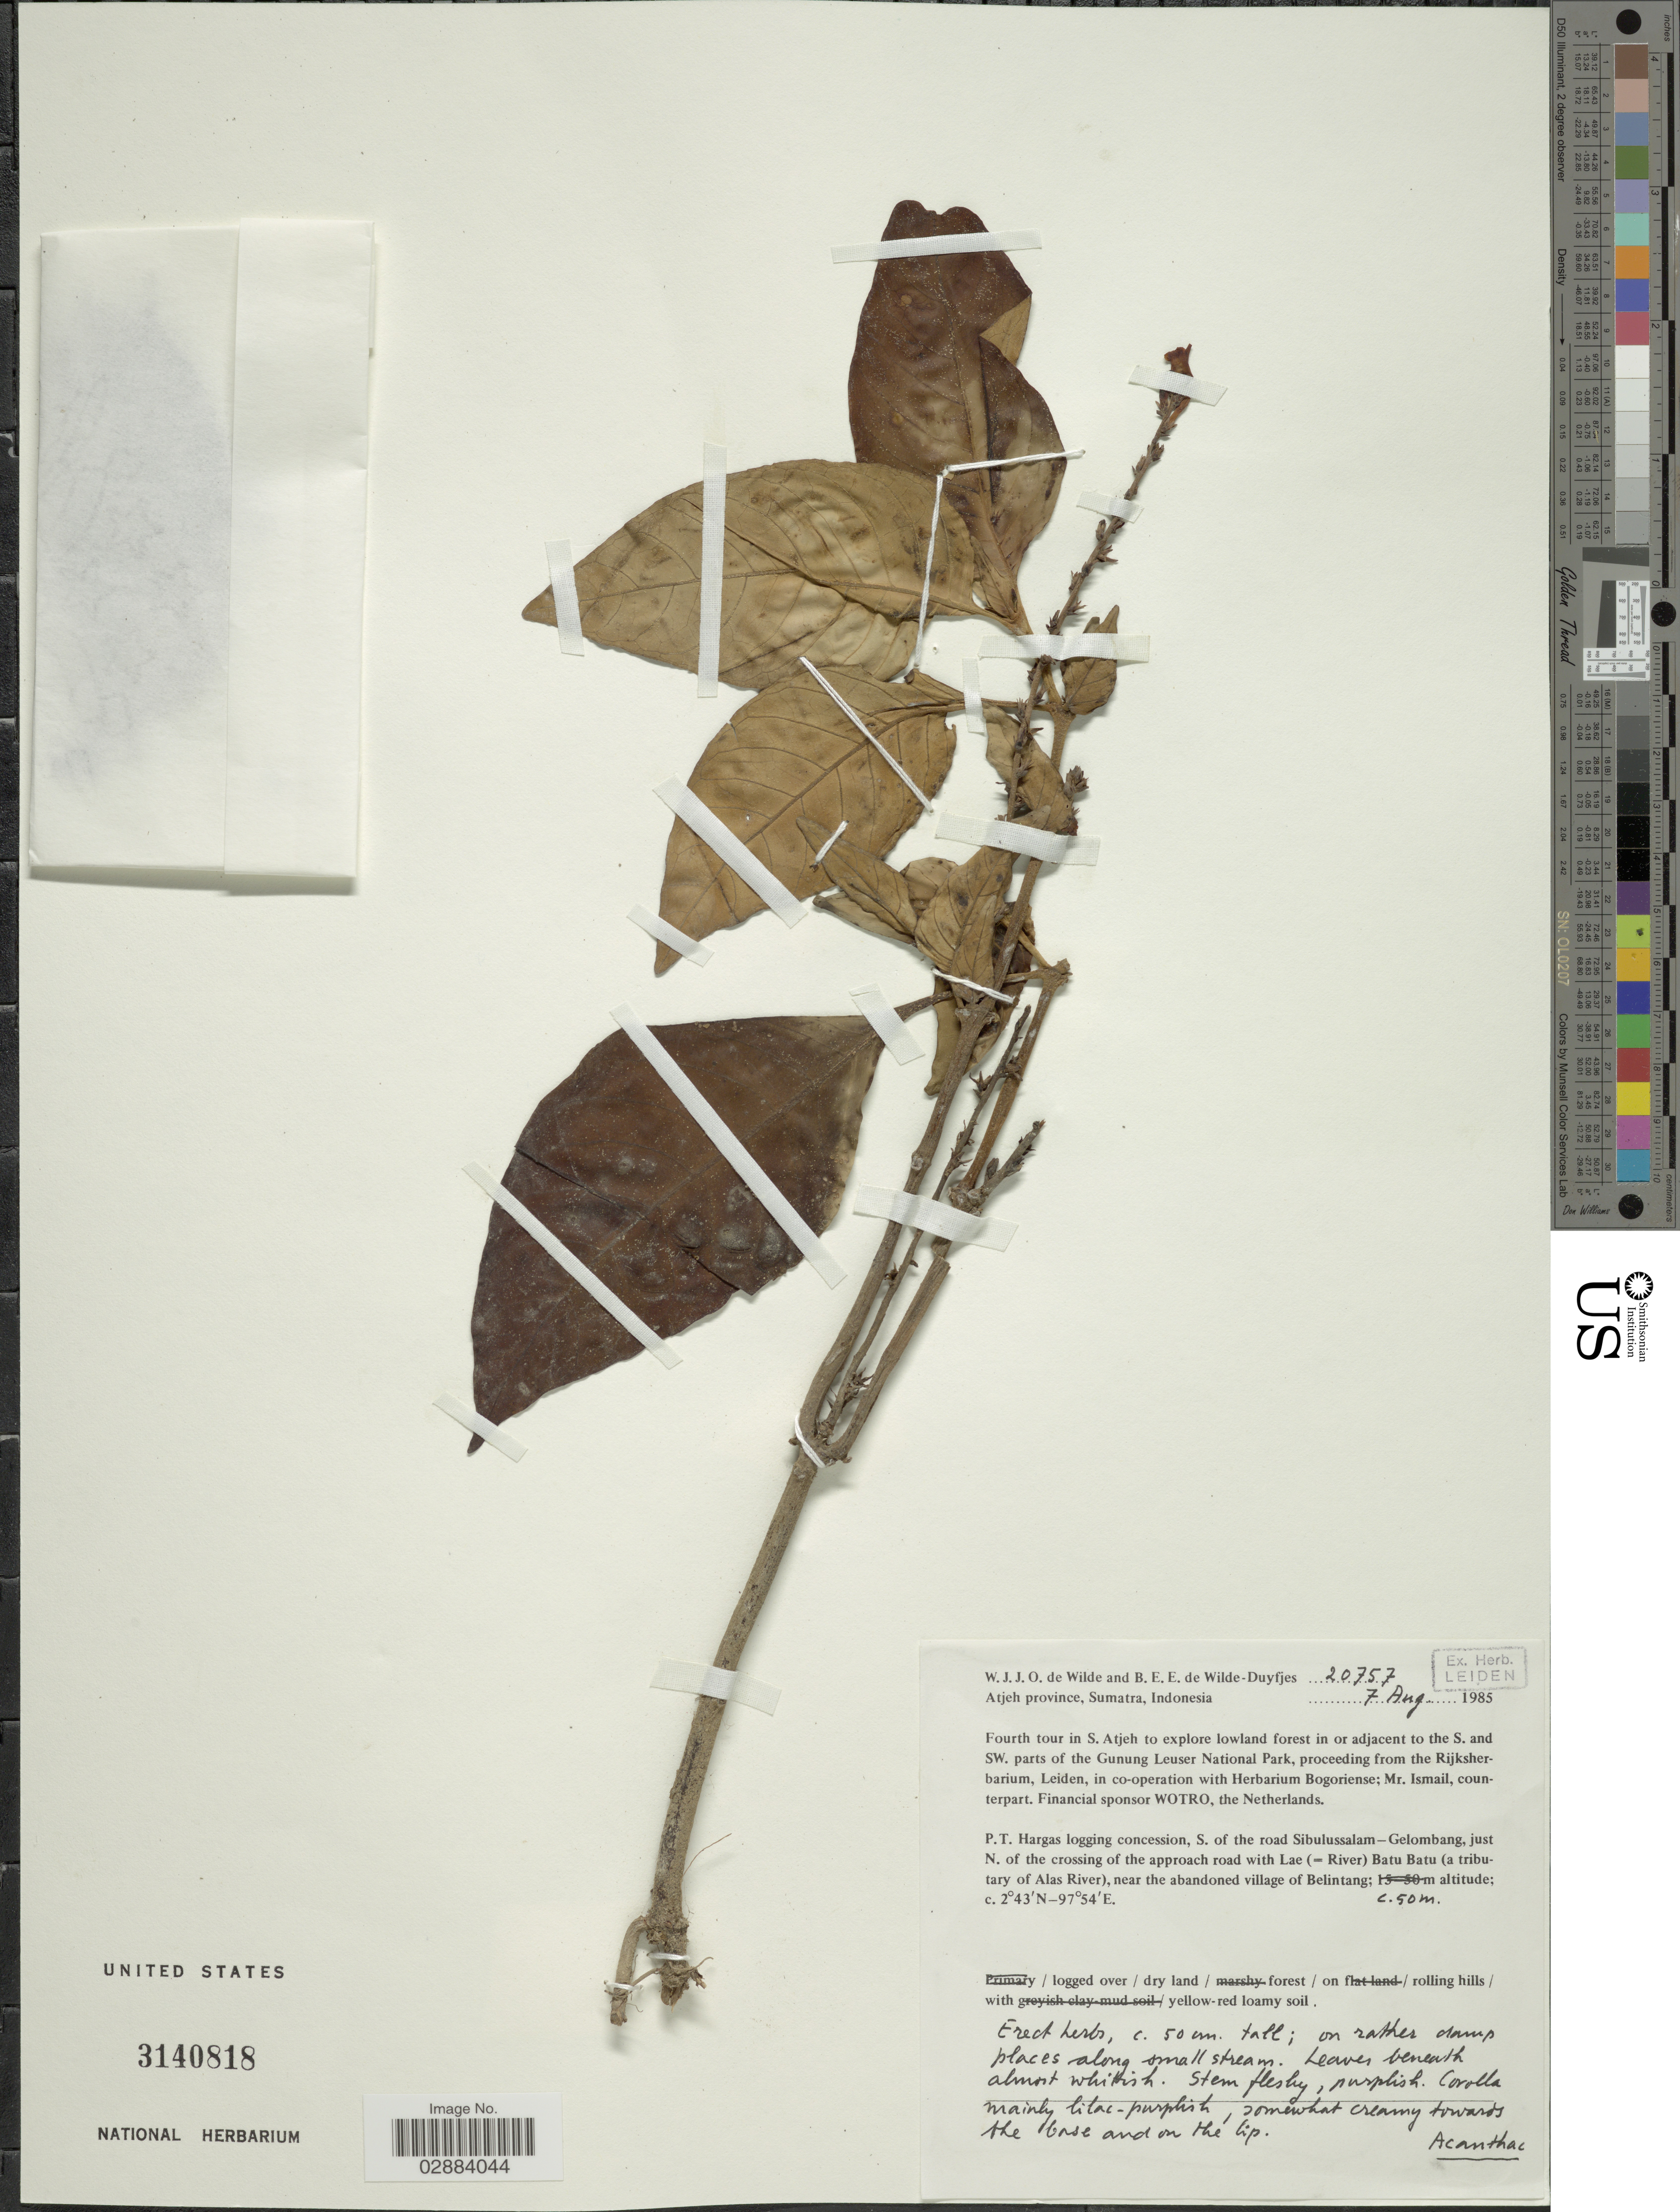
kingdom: Plantae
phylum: Tracheophyta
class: Magnoliopsida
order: Lamiales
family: Acanthaceae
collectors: W. J. de Wilde & B. E. de Wilde-Duyfjes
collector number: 20757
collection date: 1985-08-07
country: Indonesia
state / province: Sumatra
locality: Atjeh province. S. Atjeh. P. T. Hargas logging concession, S. of the road Sibulussalam - Gelombang, just N. of the crossing of the approach road with Lae (= River) Batu Batu (a tributary of Alas River), near the abandoned village of Belintang.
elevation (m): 50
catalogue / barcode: US 3140818